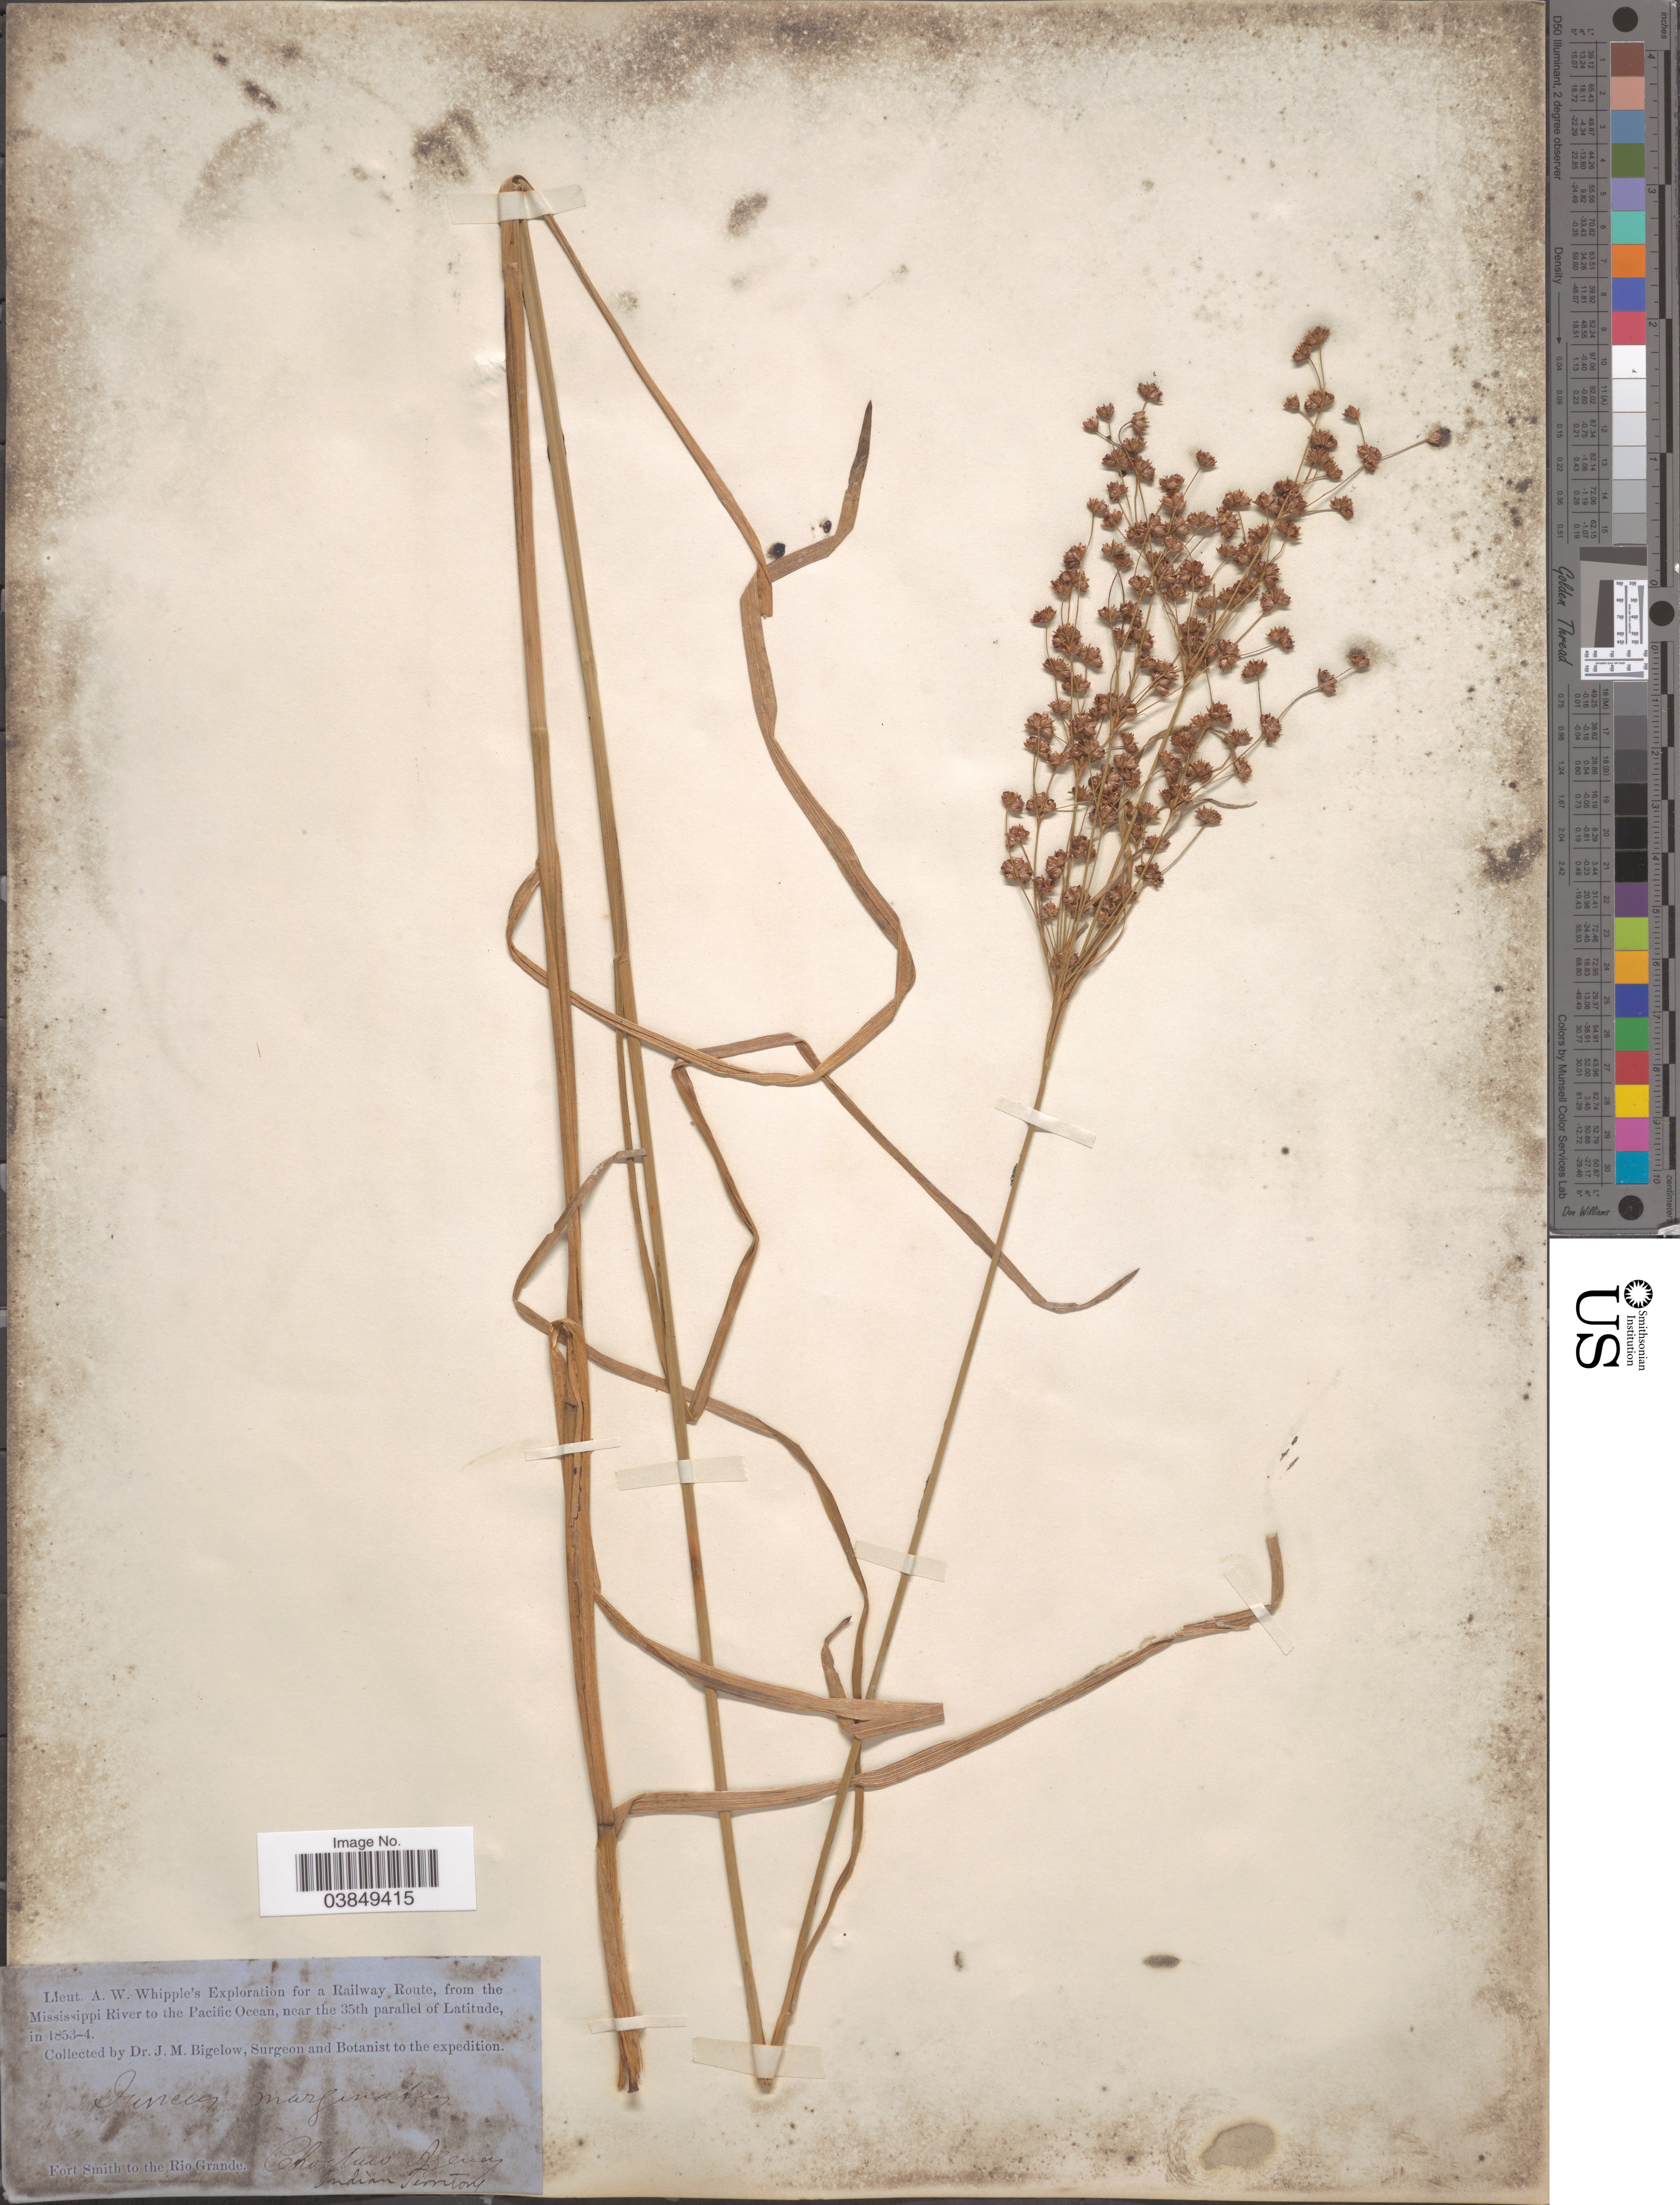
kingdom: Plantae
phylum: Tracheophyta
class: Liliopsida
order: Poales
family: Juncaceae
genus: Juncus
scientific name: Juncus aristulatus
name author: Michx.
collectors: J. M. Bigelow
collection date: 1853/1854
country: United States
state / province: Oklahoma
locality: A Railway Route, from the Mississippi River to the Pacific Ocean, near the 35th parallel of Latitude. Fort Smith to the Rio Grande. Choctaw Agency, Indian Territory.